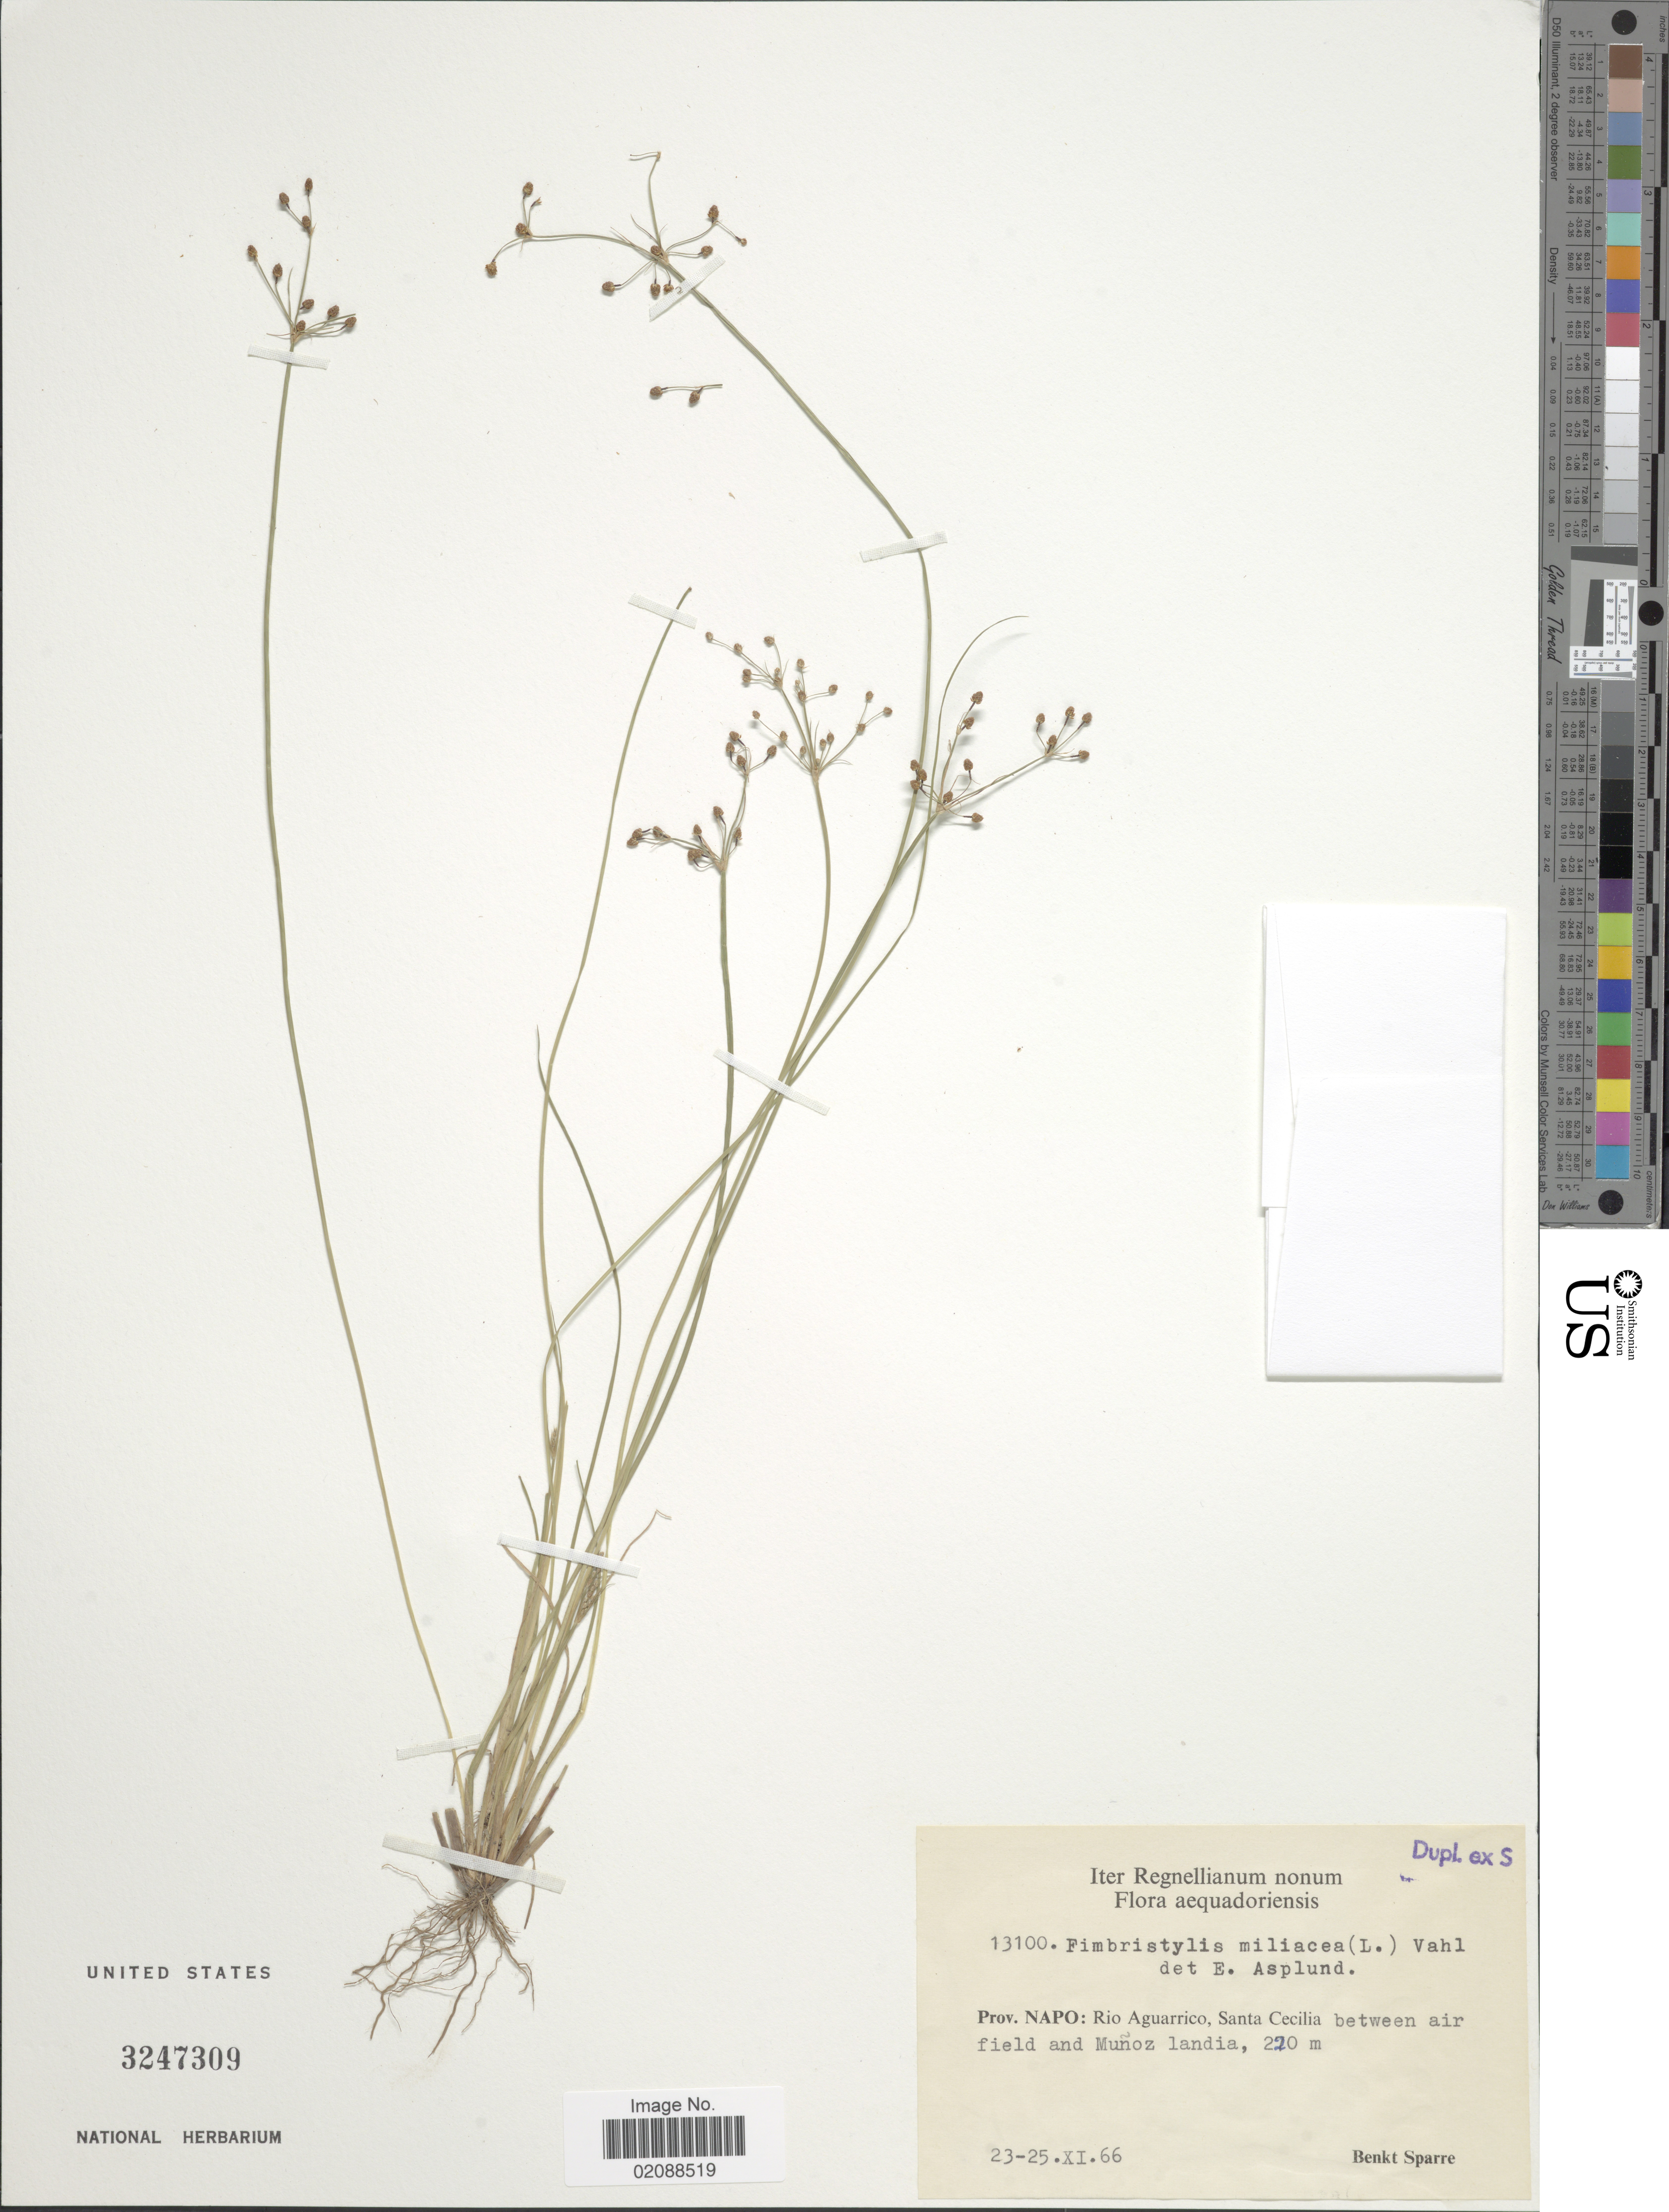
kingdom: Plantae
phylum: Tracheophyta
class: Liliopsida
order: Poales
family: Cyperaceae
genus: Fimbristylis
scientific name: Fimbristylis littoralis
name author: Gaudich.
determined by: Strong, M. T., (US), Smithsonian Institution - National Museum of Natural History (UNITED STATES)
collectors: B. Sparre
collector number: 13100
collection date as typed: Transcribed d/m/y: 23/11/66 to 25/11/66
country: Ecuador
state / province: Napo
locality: Aequadoriensis. Rio Aguarrico, Santa Cecilia between air field and Munoz landia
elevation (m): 220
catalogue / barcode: US 3247309